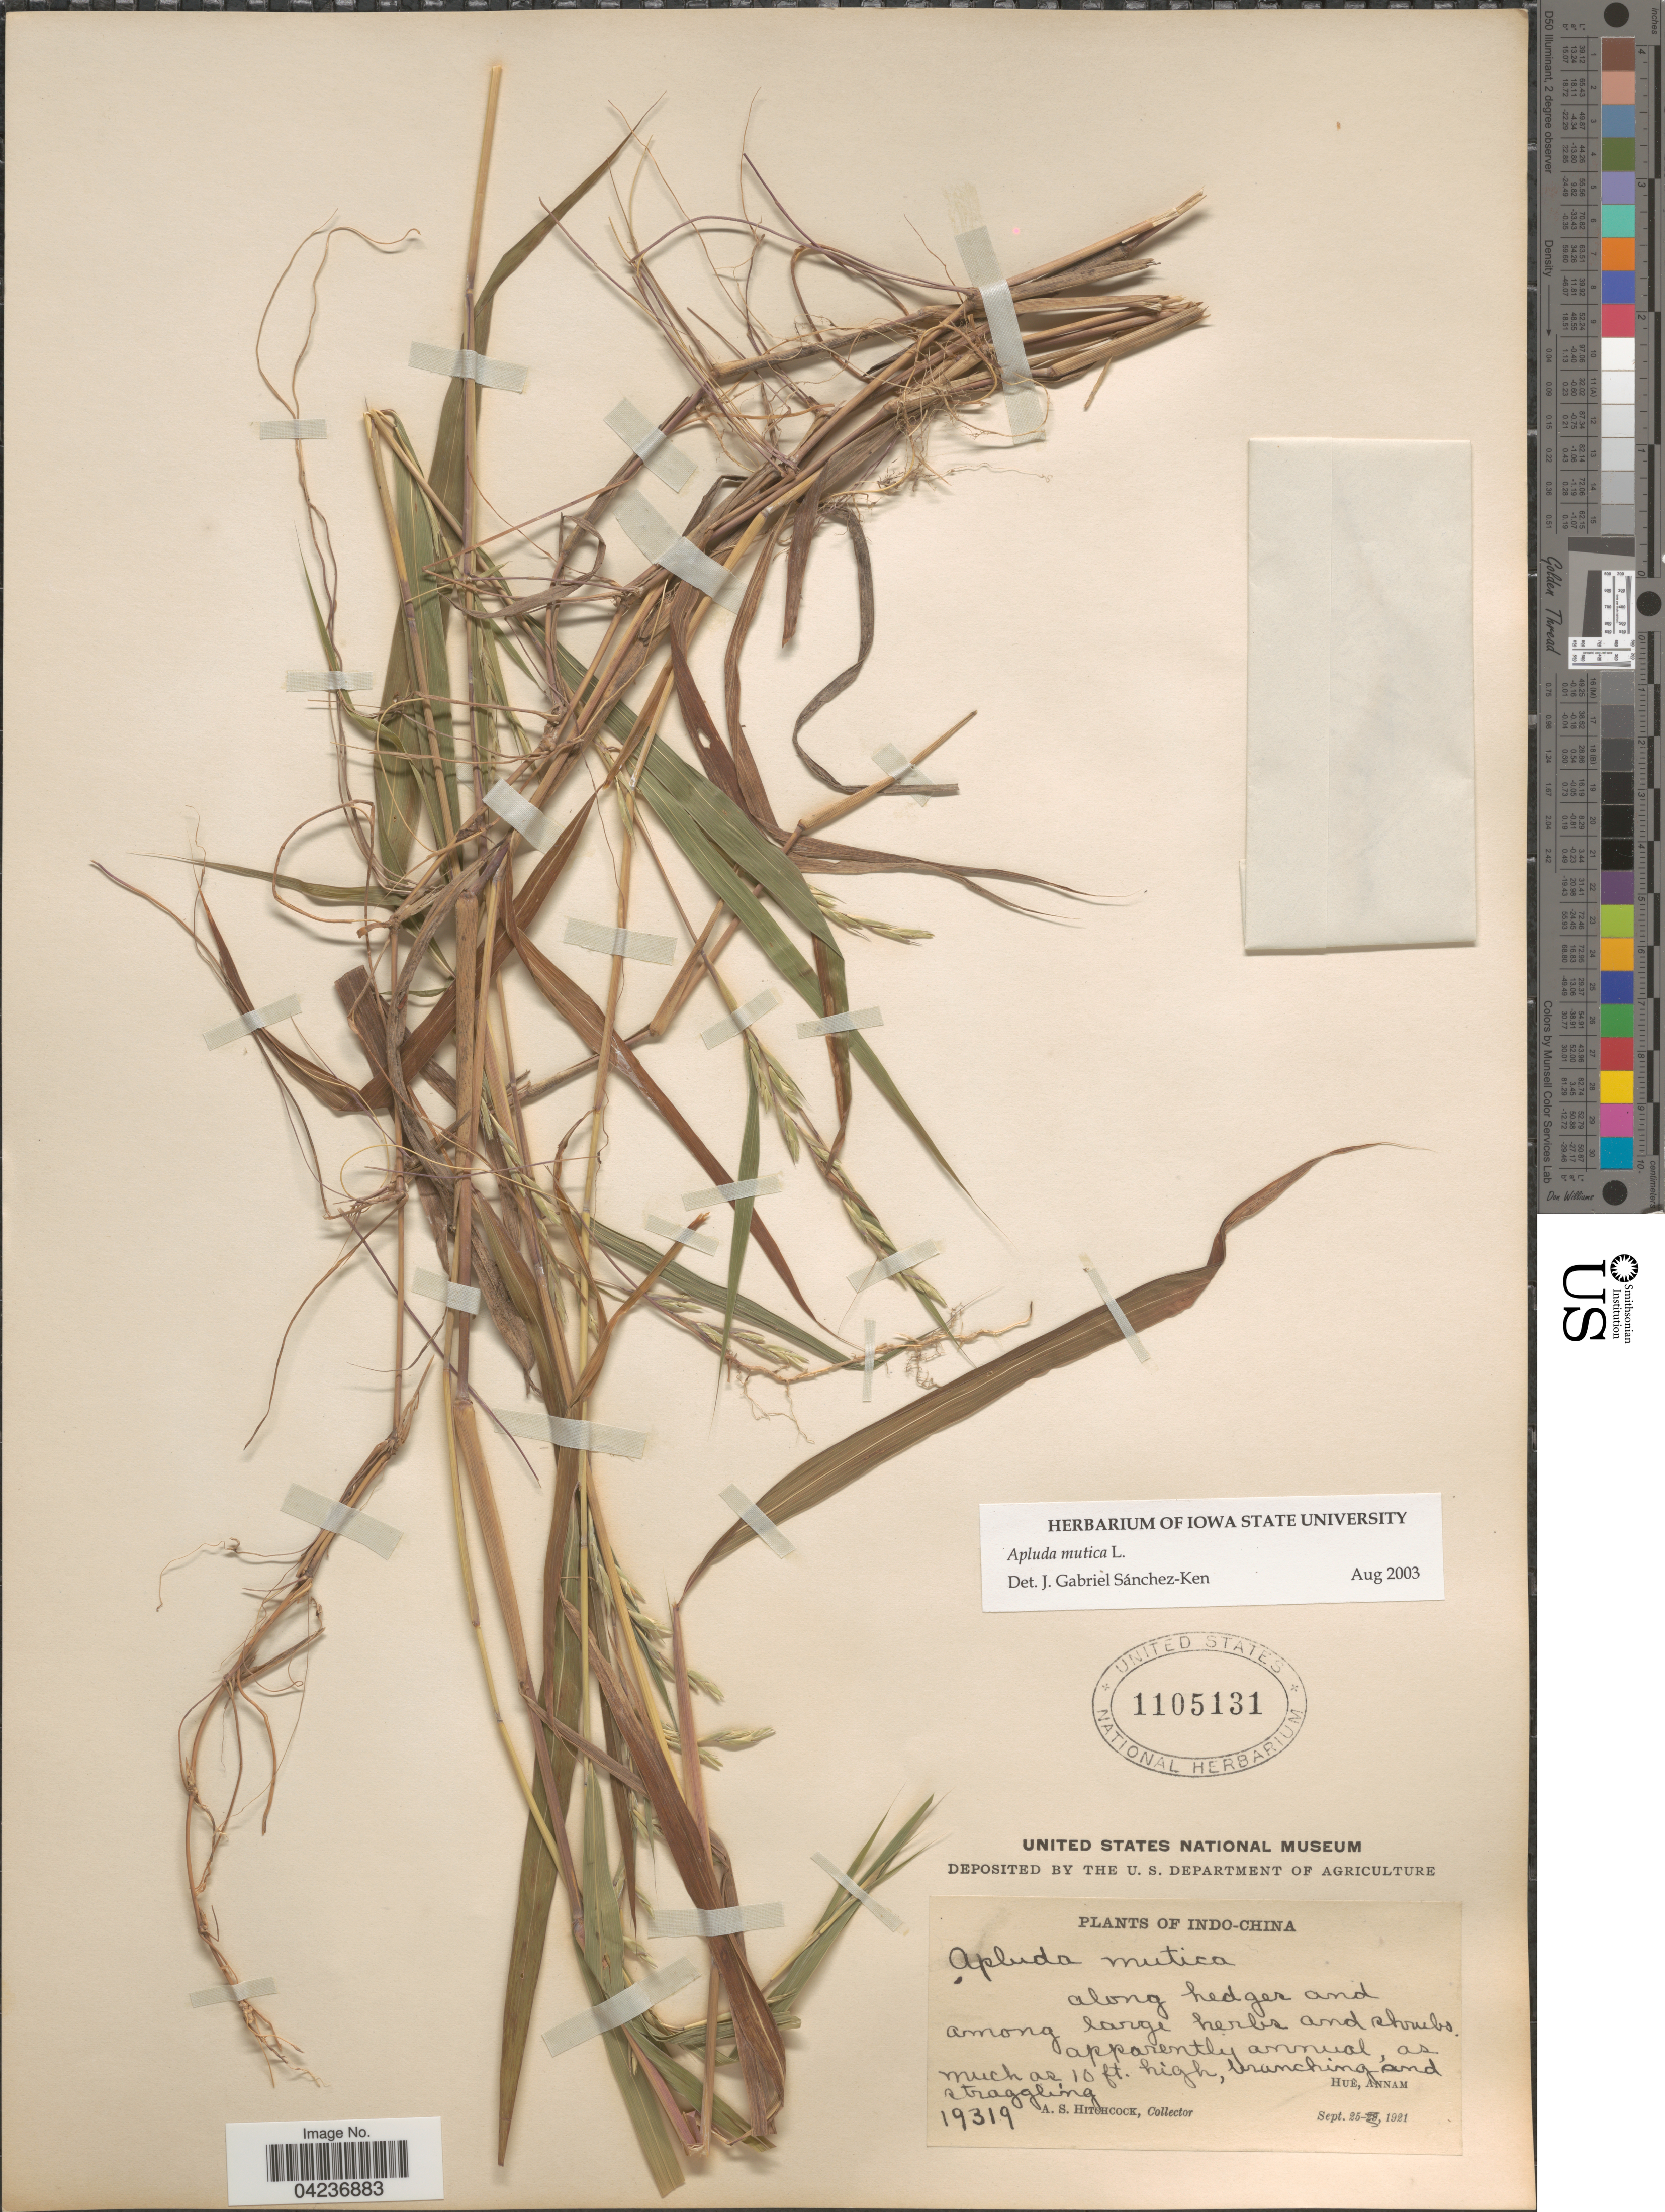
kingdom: Plantae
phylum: Tracheophyta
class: Liliopsida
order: Poales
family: Poaceae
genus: Apluda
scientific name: Apluda mutica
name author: L.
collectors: A. S. Hitchcock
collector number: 19319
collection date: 1921-09-25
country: Vietnam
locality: Indo-china. Hué, Annam.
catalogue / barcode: US 1105131